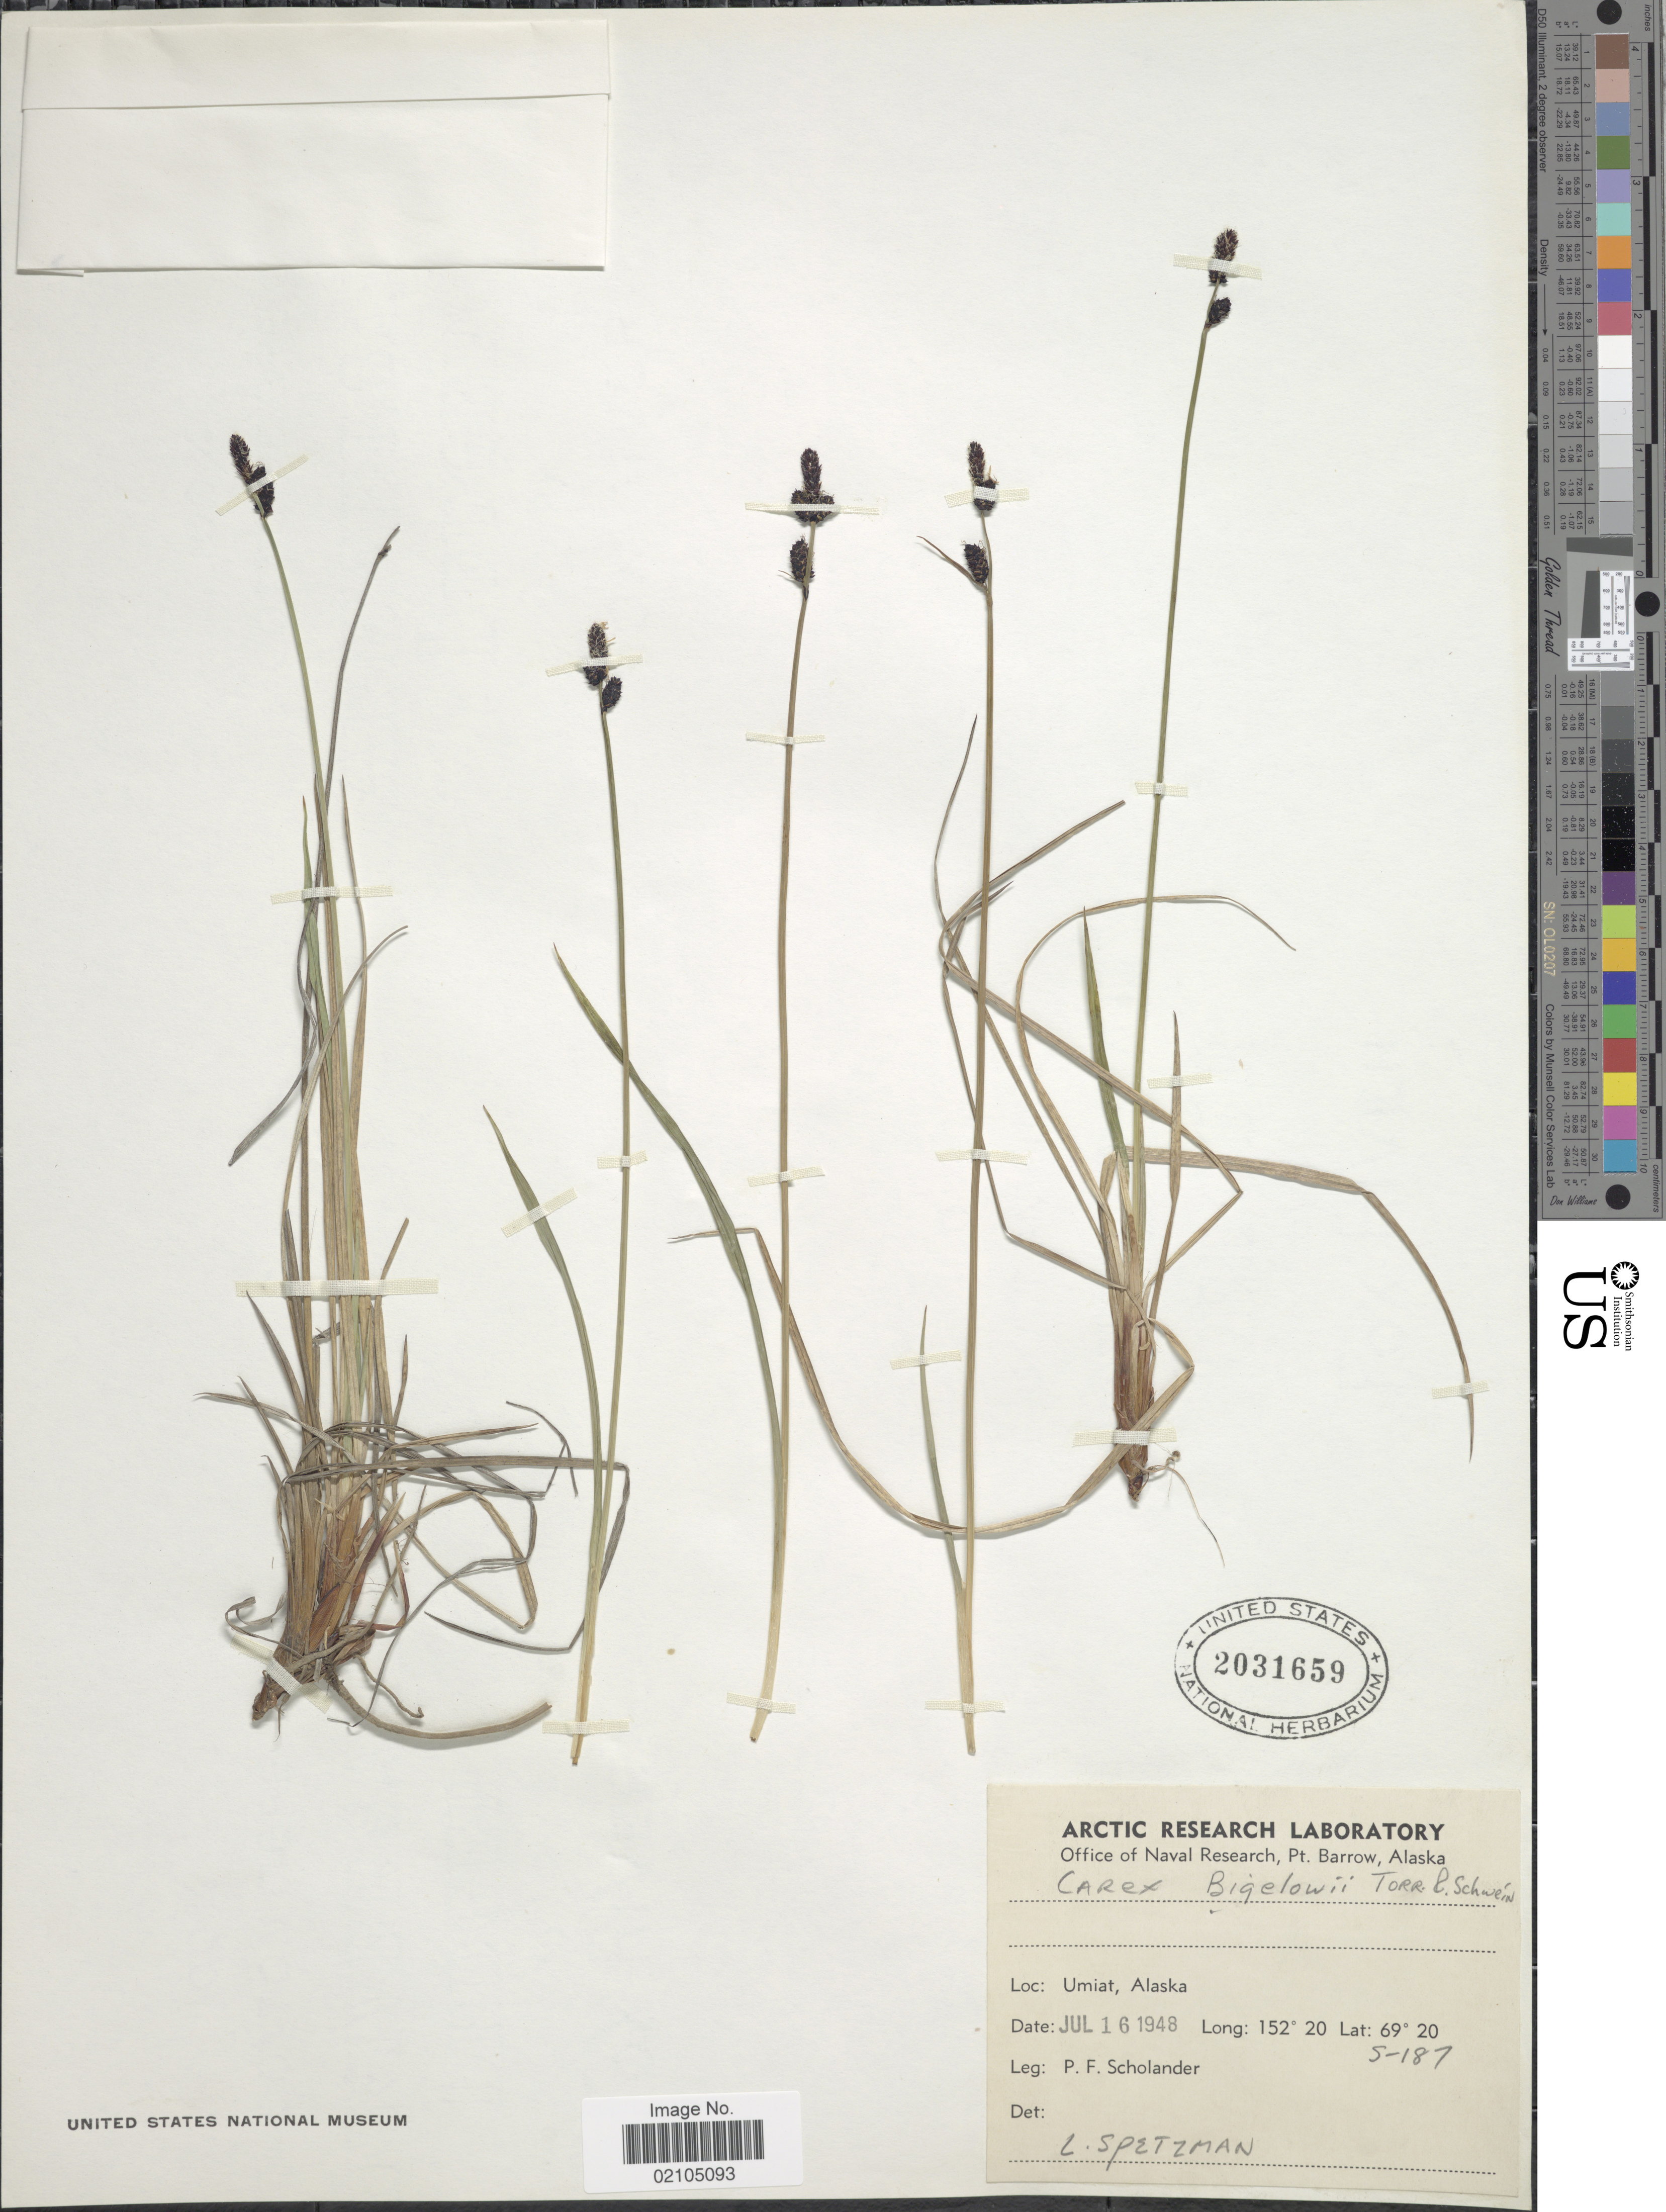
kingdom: Plantae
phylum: Tracheophyta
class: Liliopsida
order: Poales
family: Cyperaceae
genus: Carex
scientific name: Carex bigelowii subsp. lugens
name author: (Holm) T.V. Egorova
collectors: P. Scholander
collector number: S-187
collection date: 1948-07-16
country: United States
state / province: Alaska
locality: Umiat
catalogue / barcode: US 2031659